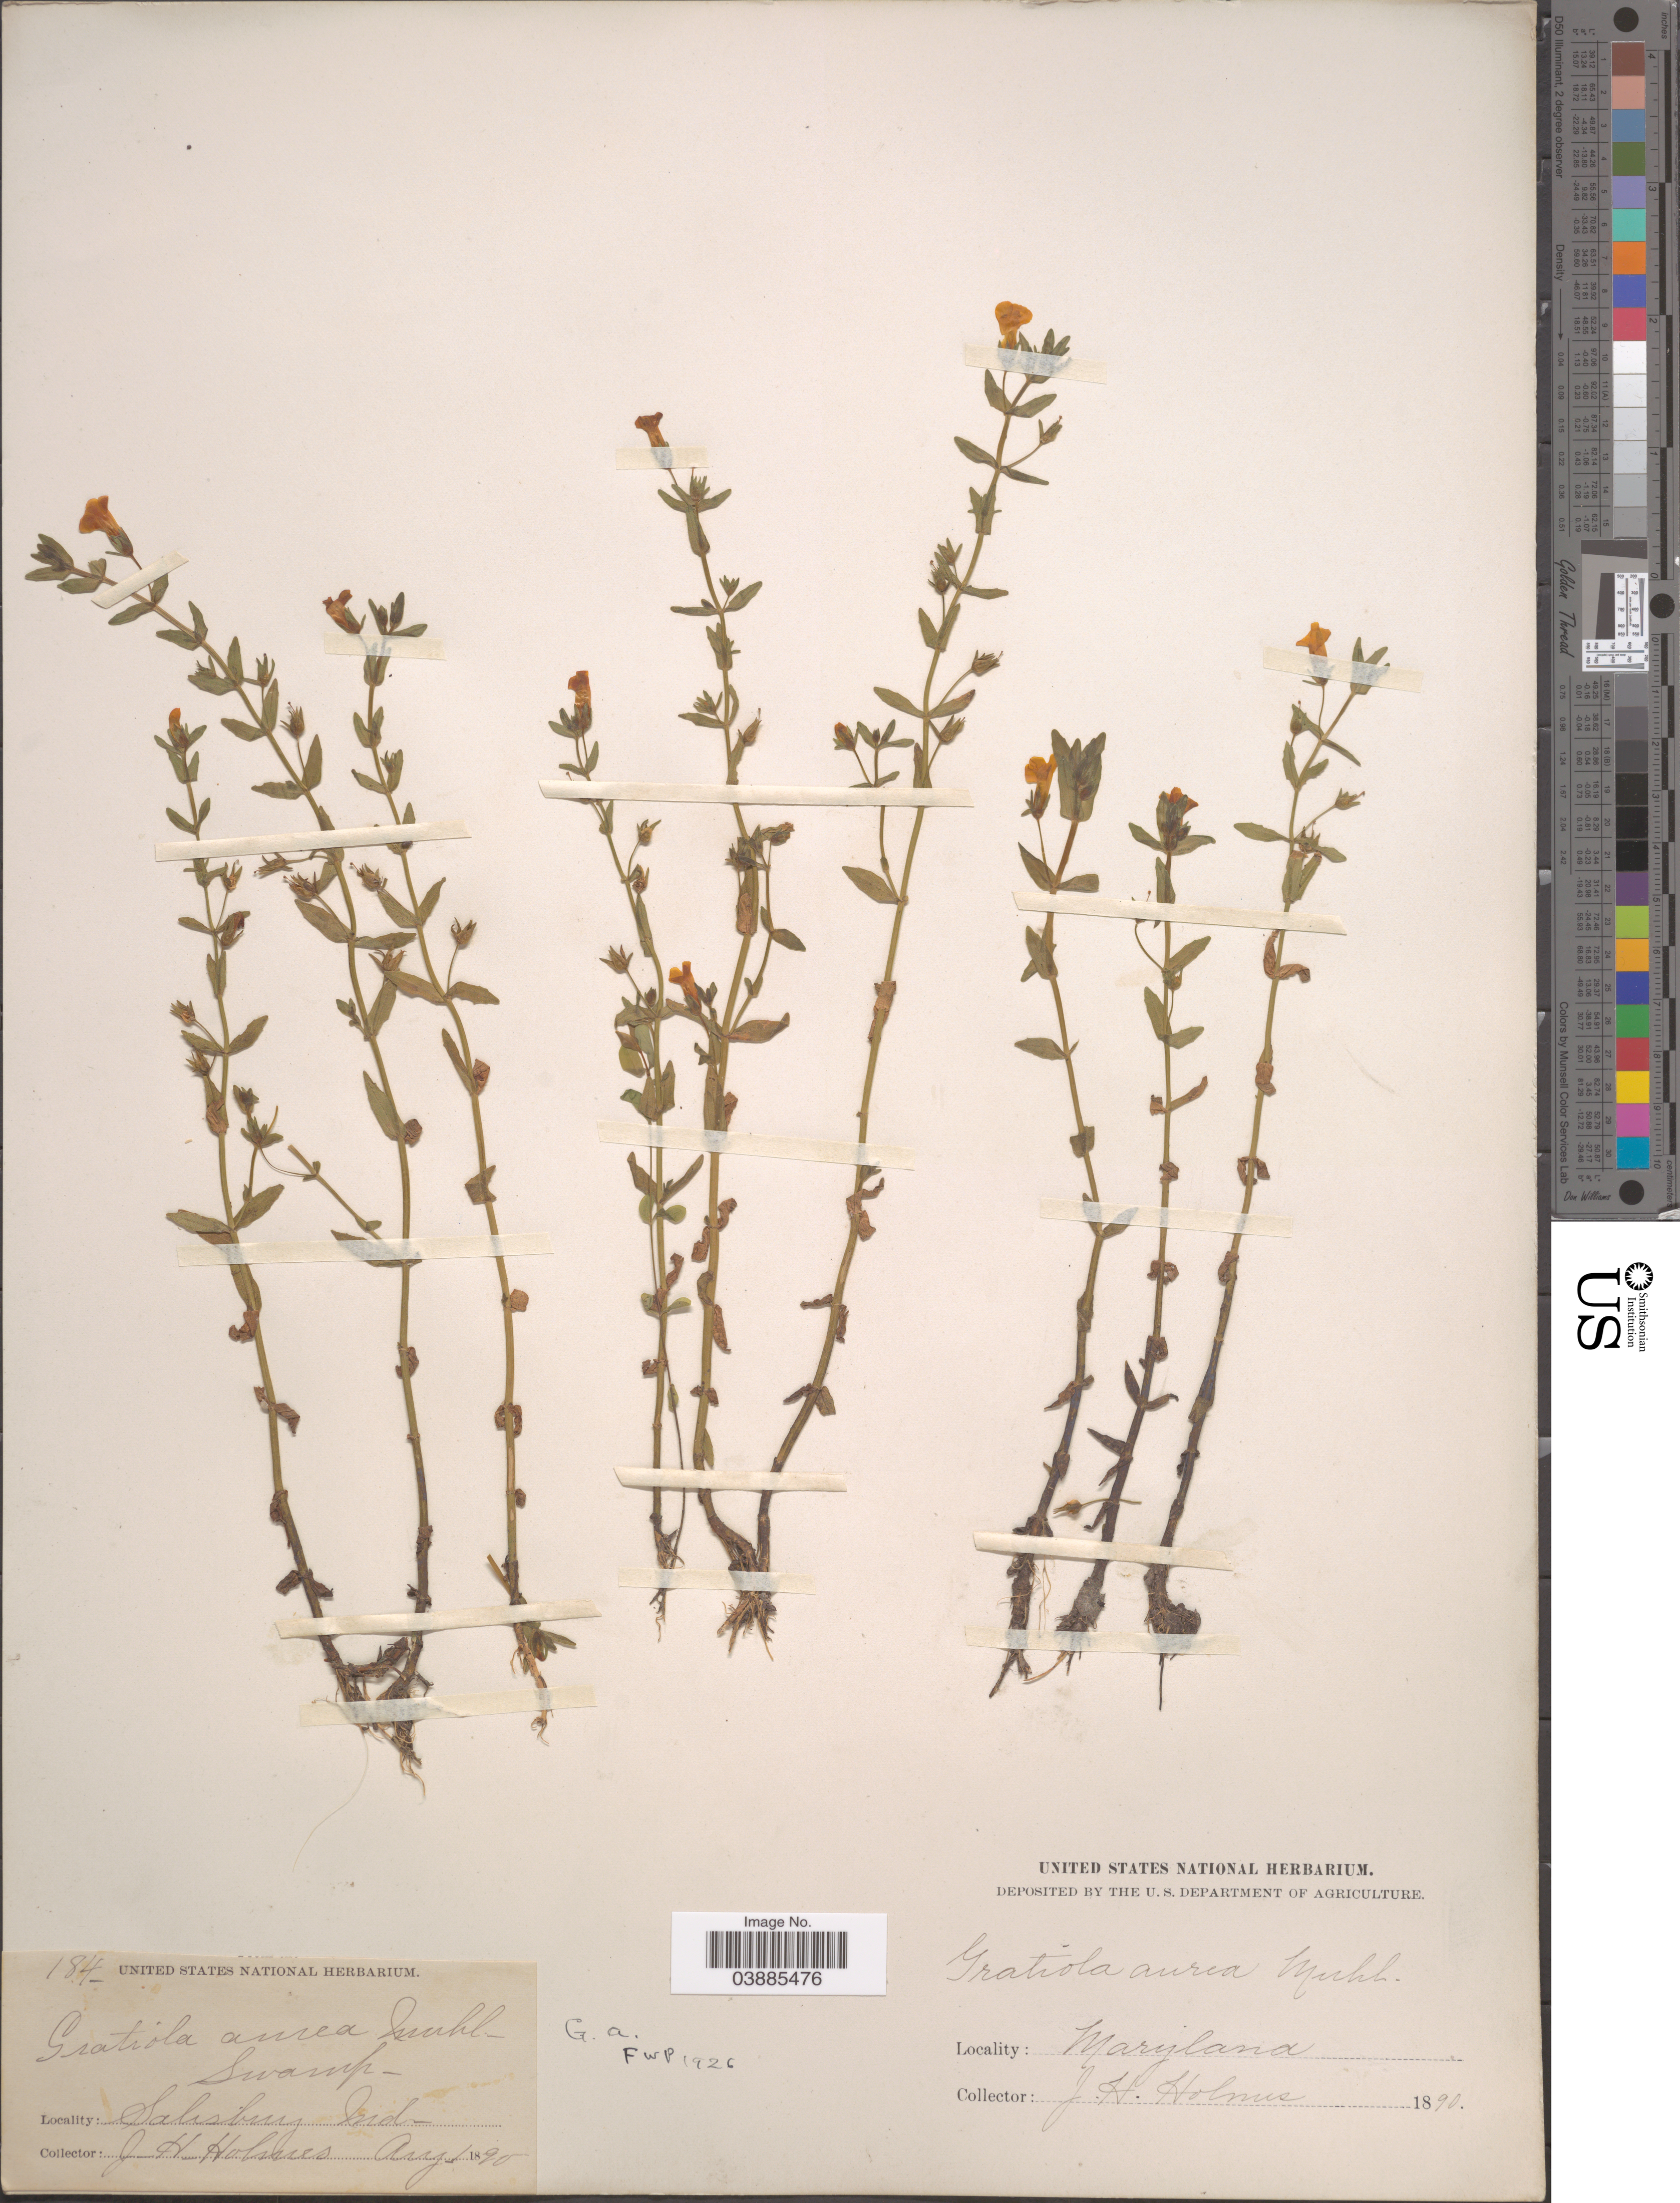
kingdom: Plantae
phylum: Tracheophyta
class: Magnoliopsida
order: Lamiales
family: Plantaginaceae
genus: Gratiola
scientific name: Gratiola aurea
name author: Pursh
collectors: J. Holmes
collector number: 184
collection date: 1890-08-01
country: United States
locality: Salisbury. Ind. Maryland.